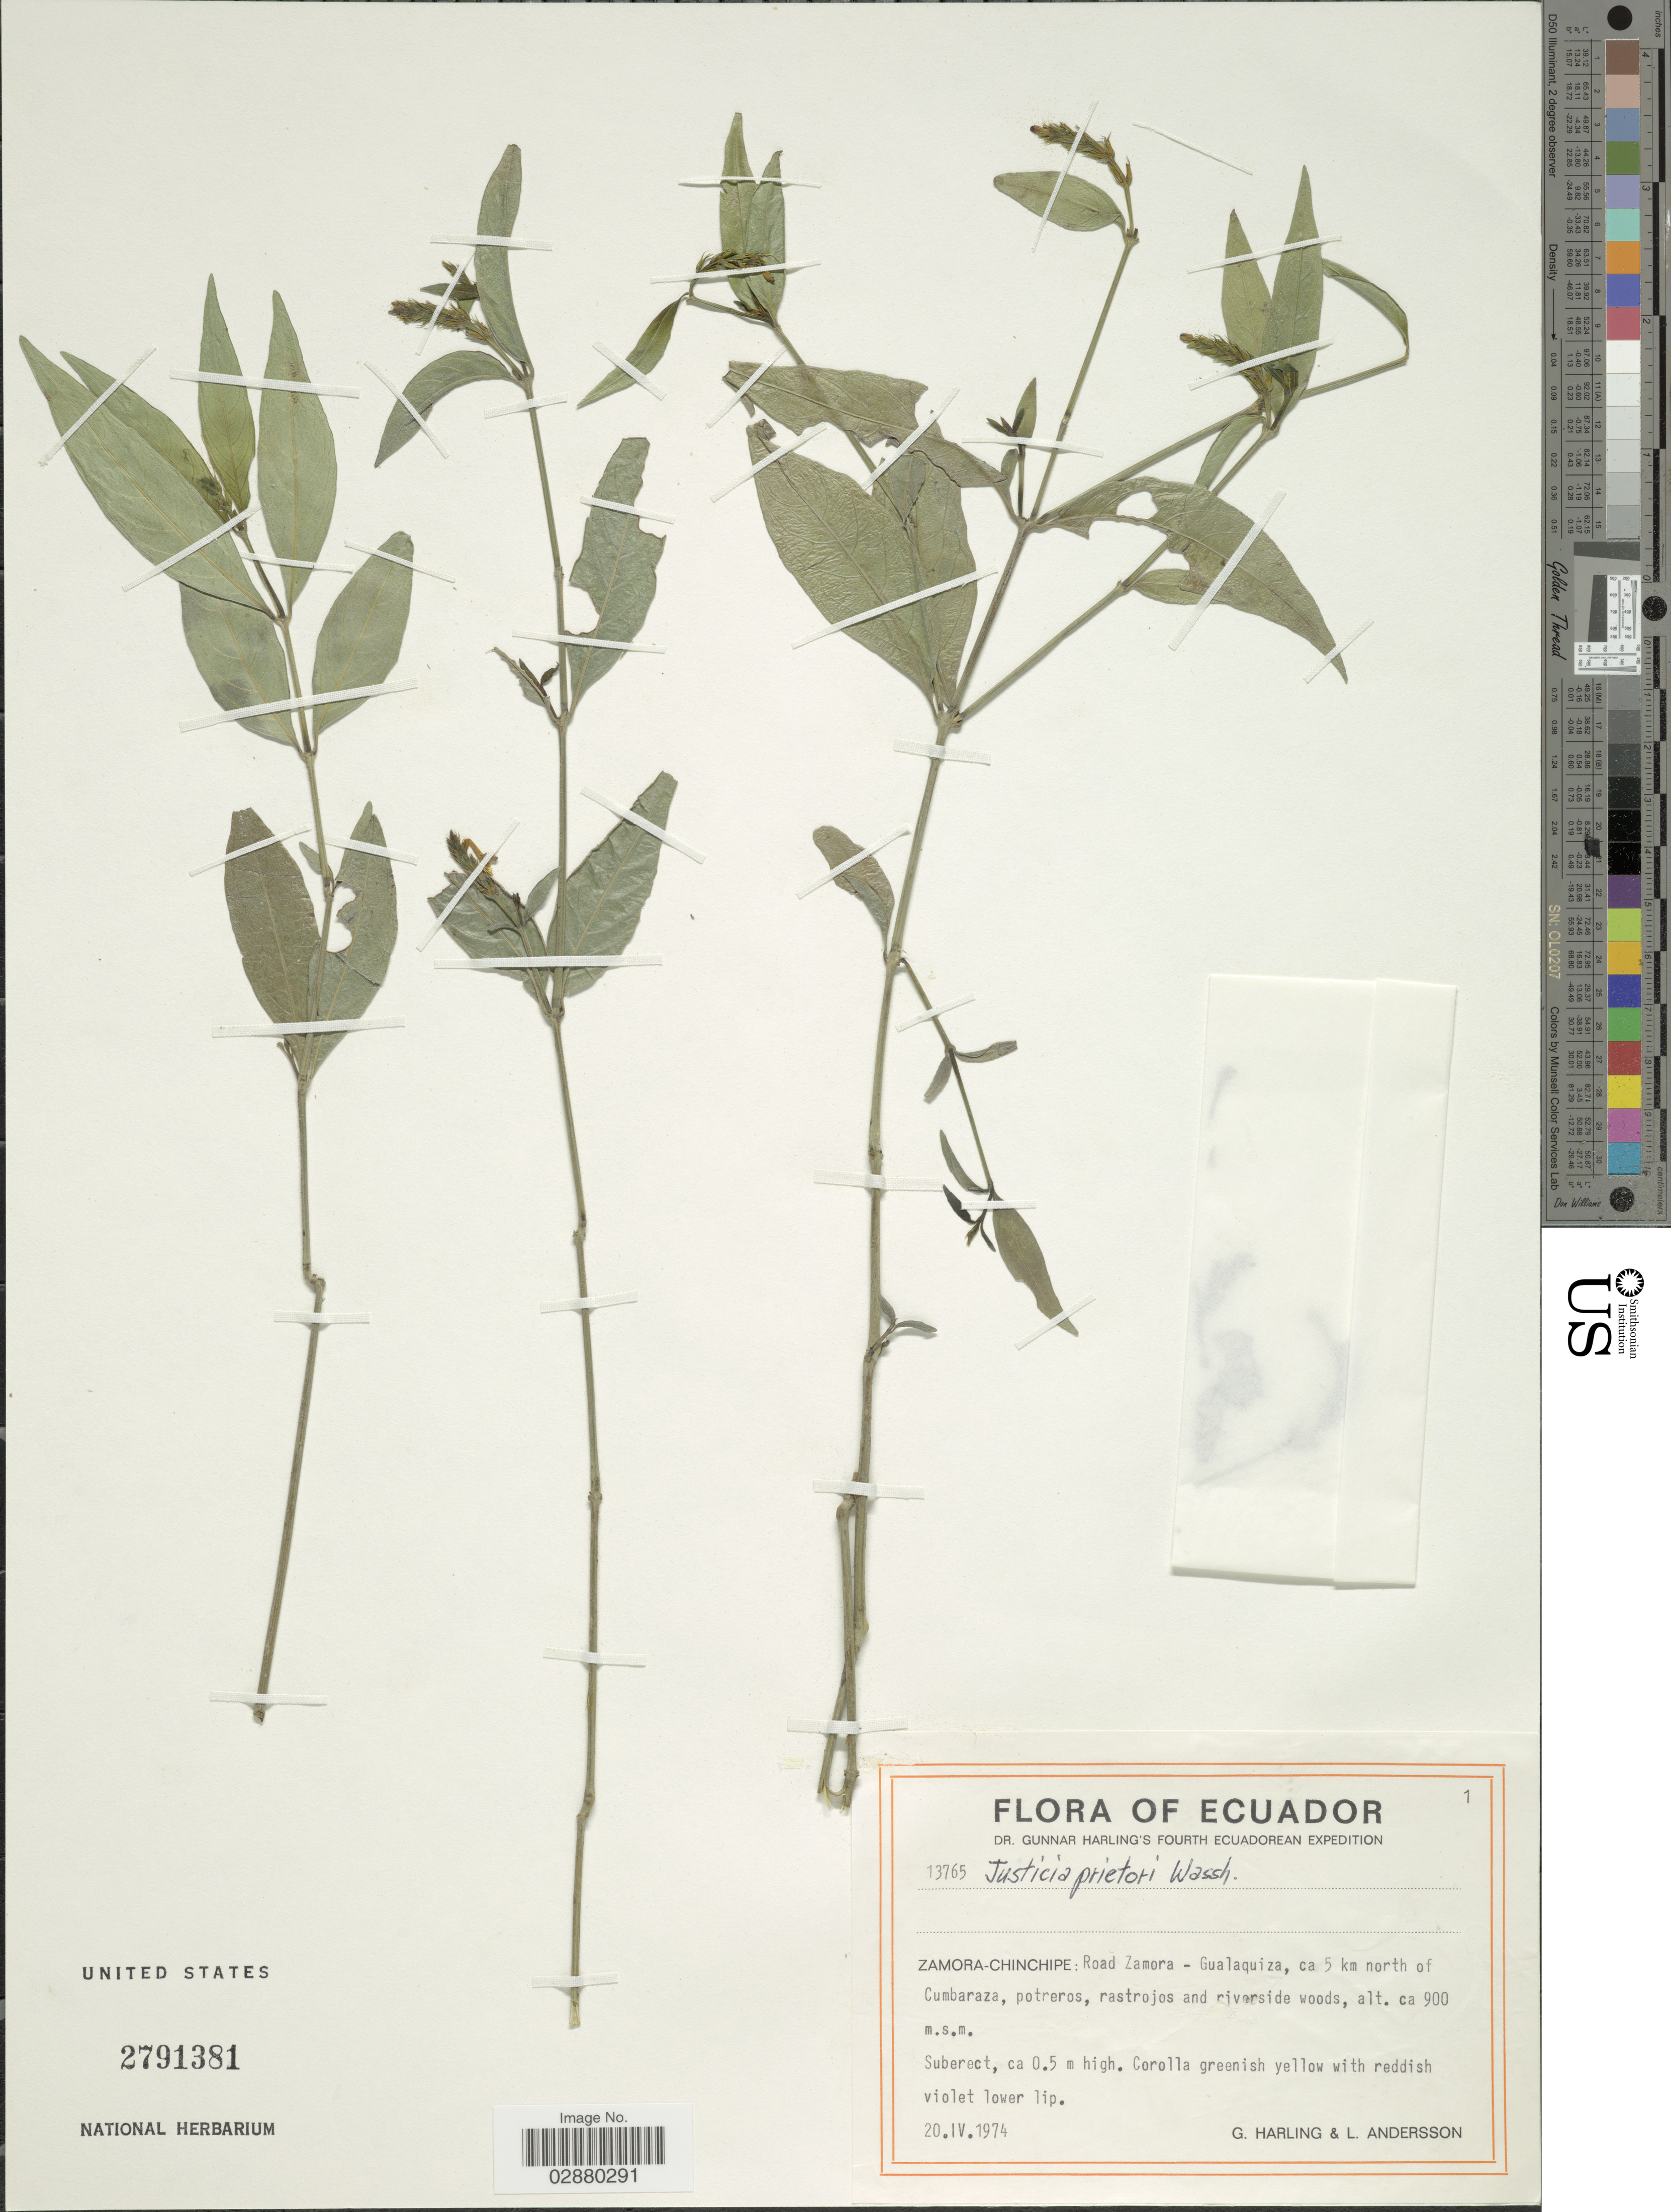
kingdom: Plantae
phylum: Tracheophyta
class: Magnoliopsida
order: Lamiales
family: Acanthaceae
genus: Justicia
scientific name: Justicia prietori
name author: Wassh.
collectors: G. Harling & L. Andersson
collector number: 13765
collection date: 1974-04-20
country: Ecuador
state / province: Zamora-Chinchipe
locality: Road Zamora - Gualaquiza, ca 5 km north of Cumbaraza.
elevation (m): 900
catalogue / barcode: US 2791381